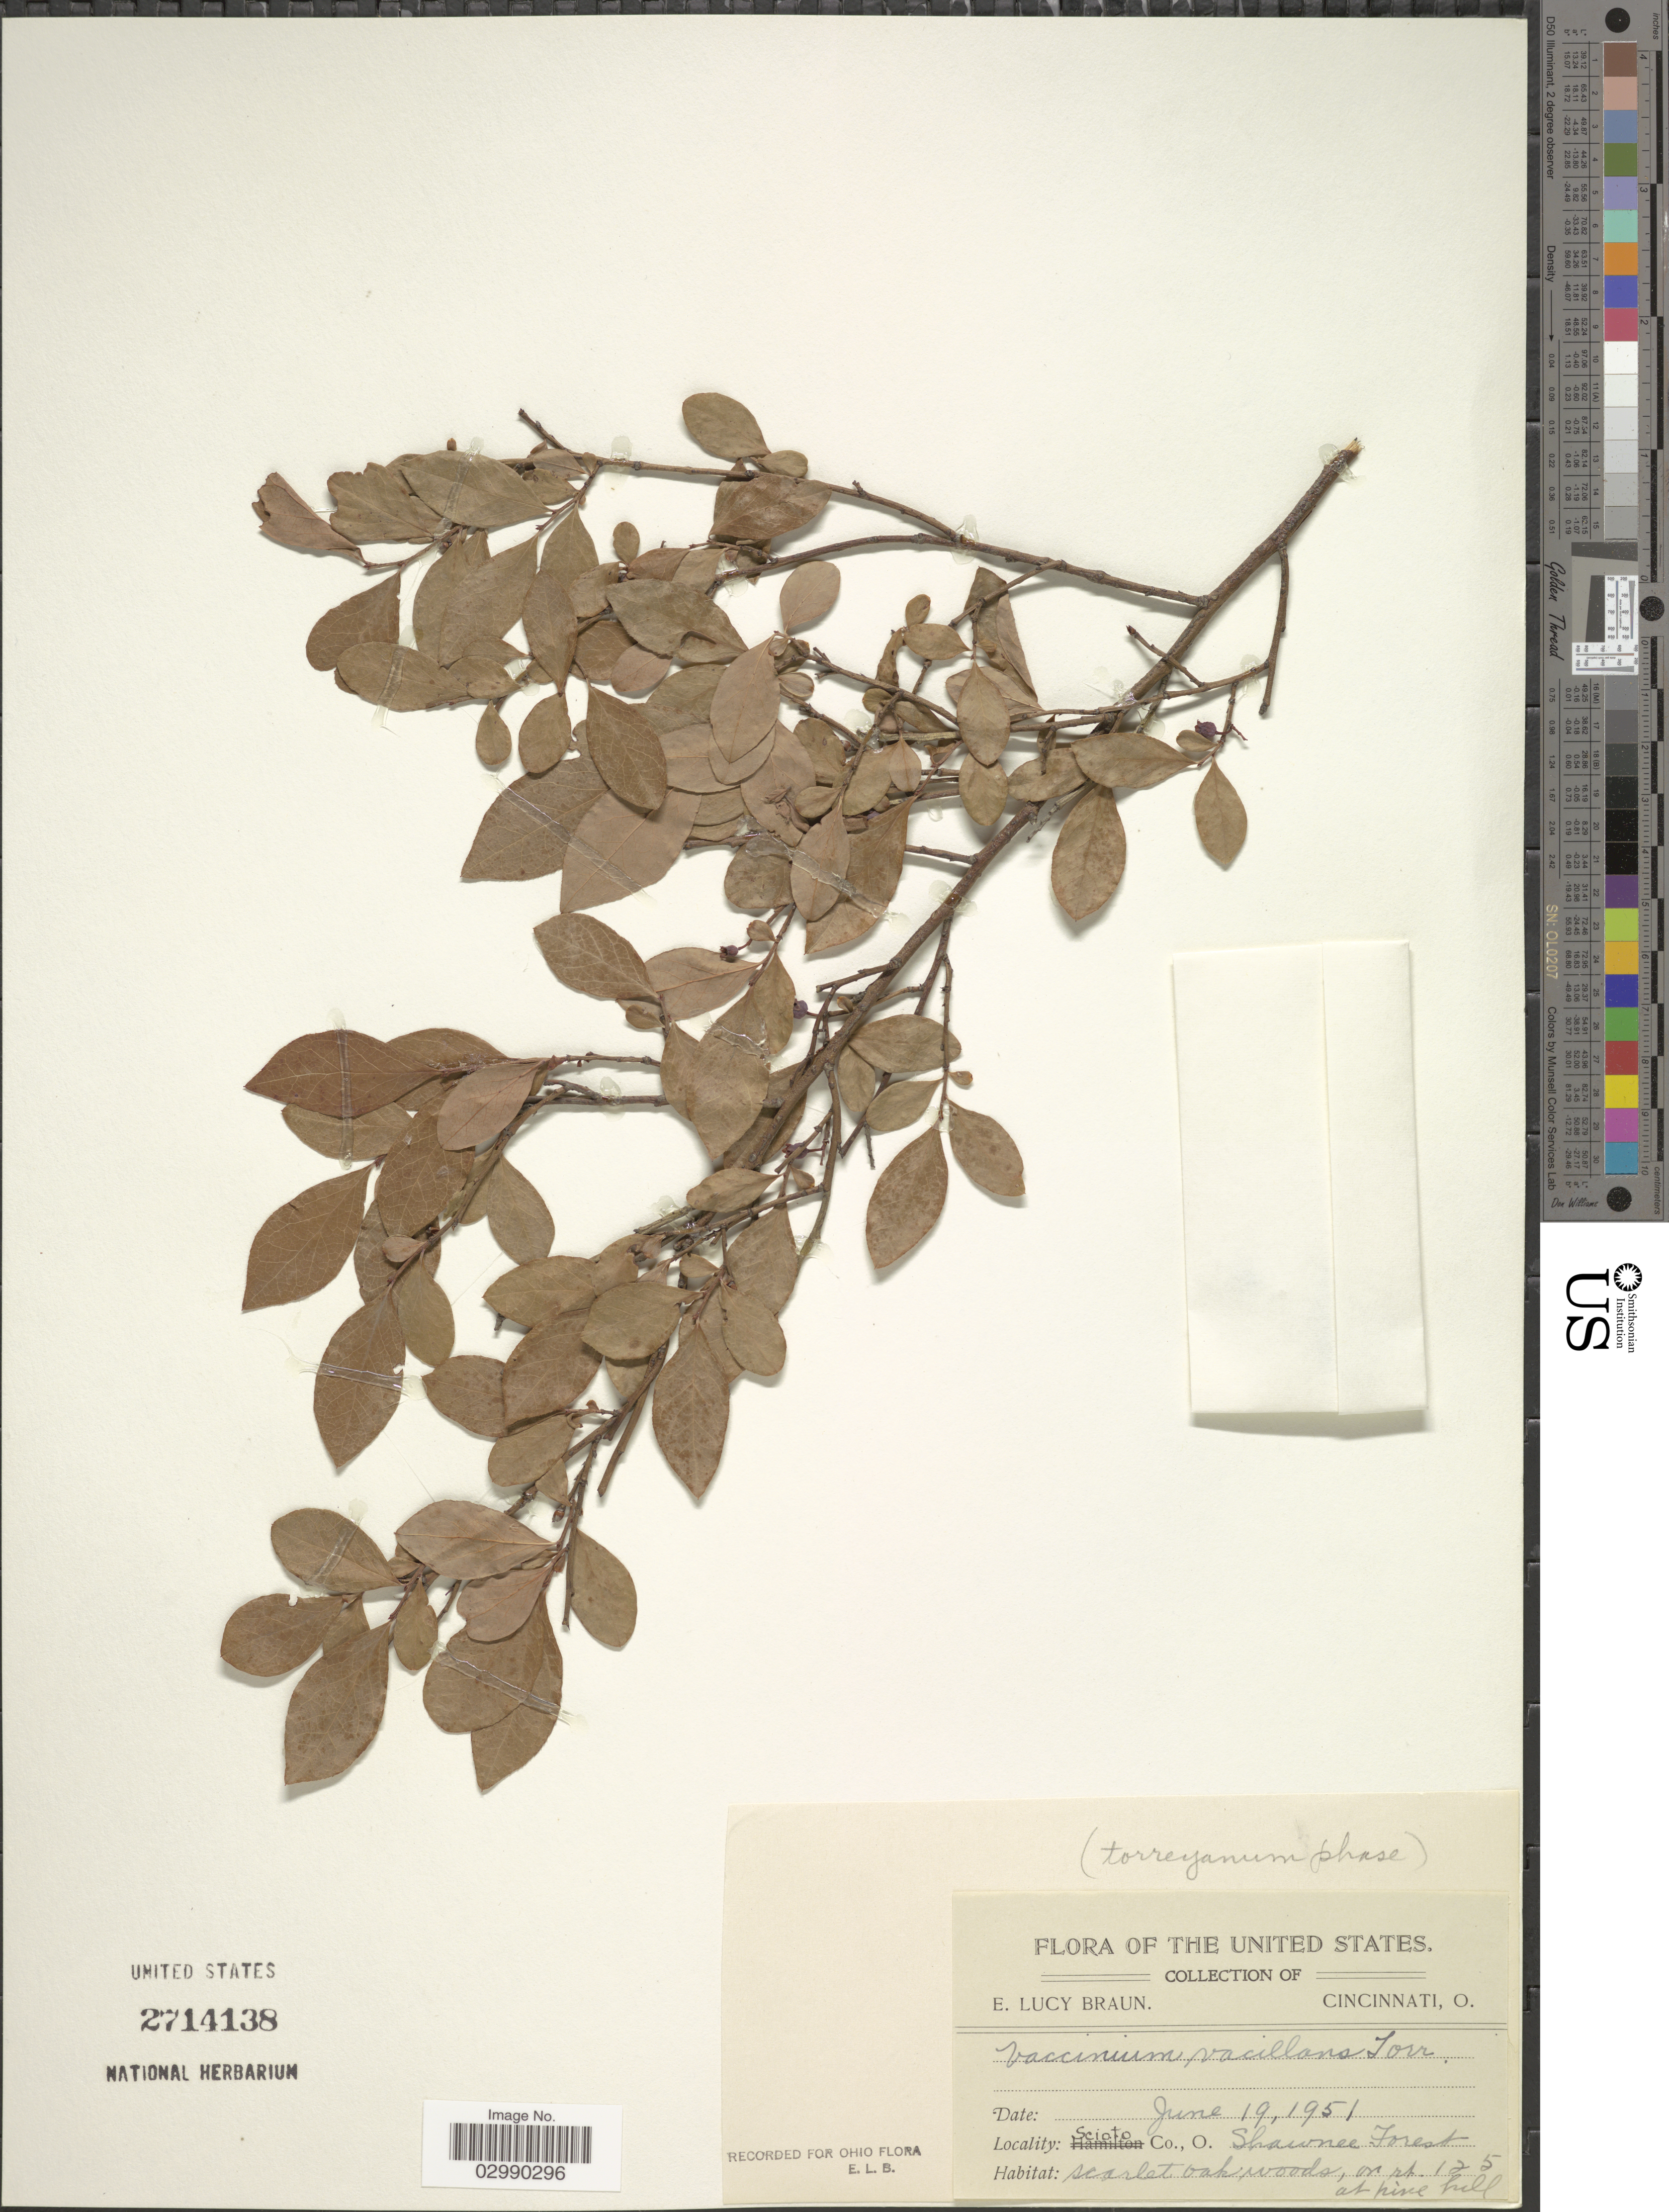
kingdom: Plantae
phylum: Tracheophyta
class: Magnoliopsida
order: Ericales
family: Ericaceae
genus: Vaccinium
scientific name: Vaccinium vacillans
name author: Kalm ex Torr.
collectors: E. L. Braun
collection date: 1951-06-19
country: United States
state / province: Ohio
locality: Scioto Co., Shawnee Forest.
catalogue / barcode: US 2714138